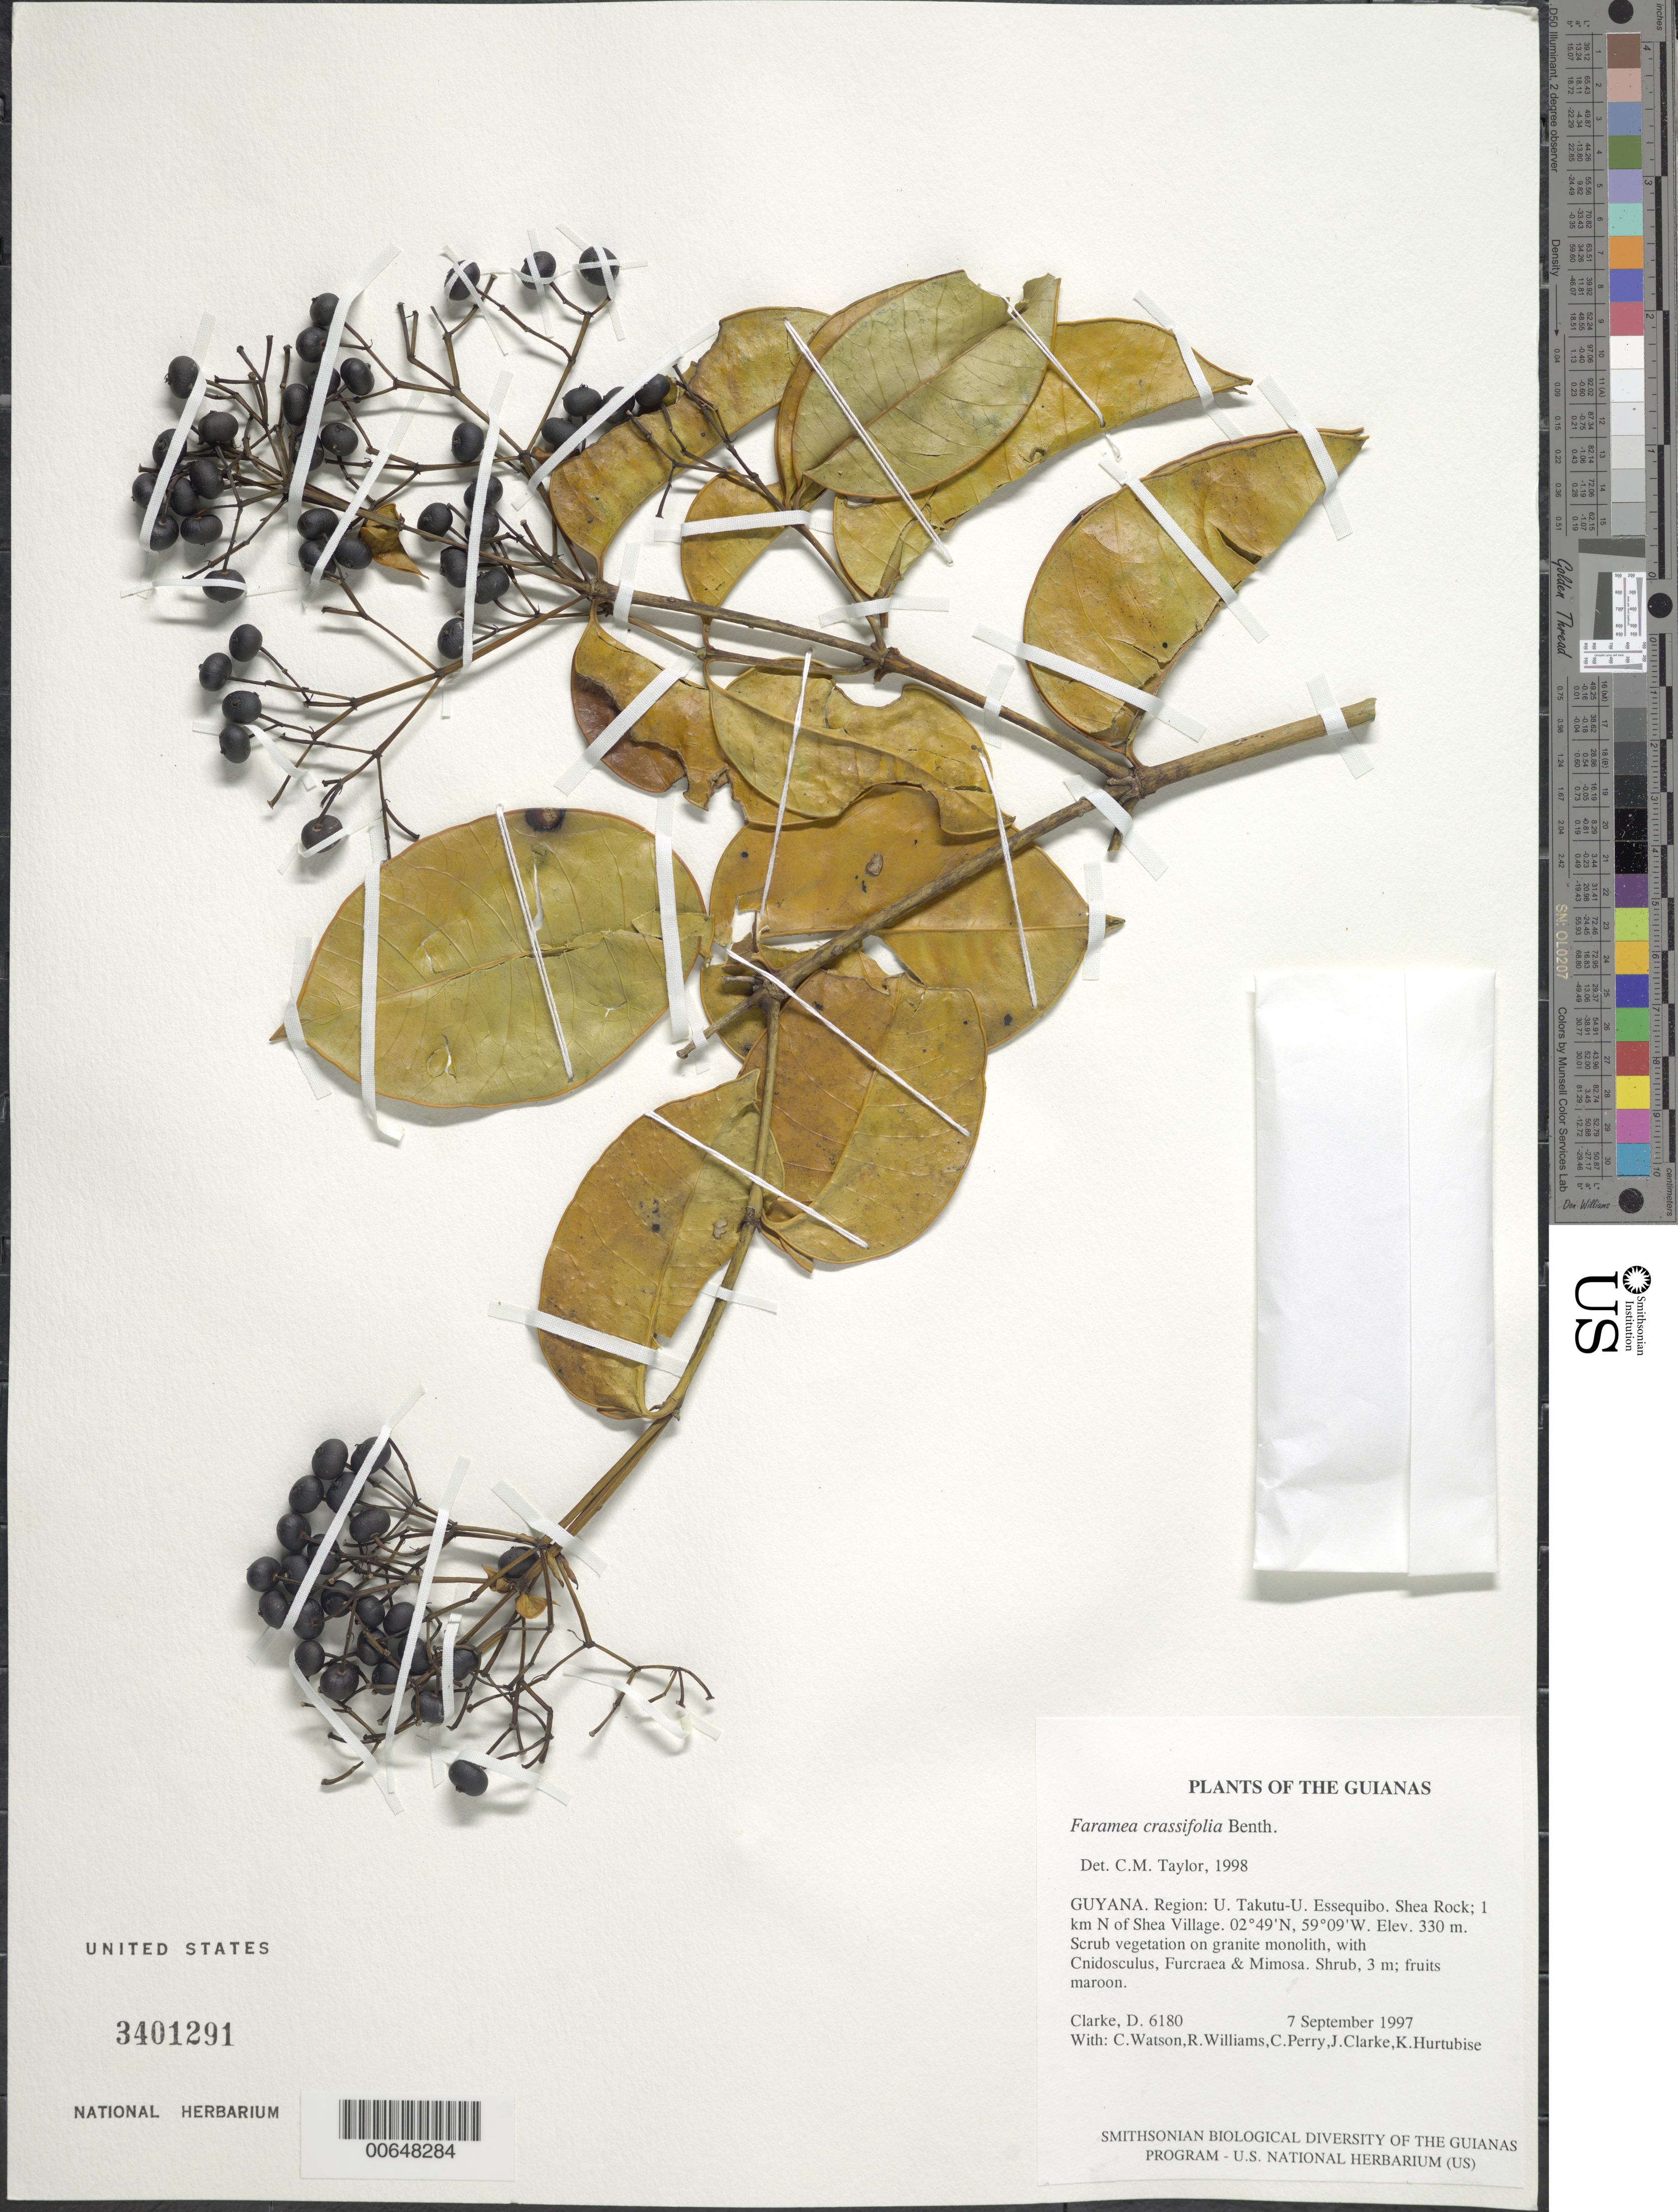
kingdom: Plantae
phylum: Tracheophyta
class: Magnoliopsida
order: Gentianales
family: Rubiaceae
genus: Faramea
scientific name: Faramea crassifolia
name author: Benth.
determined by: Taylor, Charlotte M.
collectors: H. D. Clarke, C. Watson, R. Williams, C. Perry, J. Clarke & K. Hurtubise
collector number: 6180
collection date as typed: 7 September 1997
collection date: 1997-09-07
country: Guyana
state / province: U. Takutu-U. Essequibo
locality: Shea Rock; 1 km N of Shea Village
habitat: Scrub vegetation on granite monolith, with Cnidoscolus, Furcraea & Mimosa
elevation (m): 330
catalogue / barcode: US 3401291